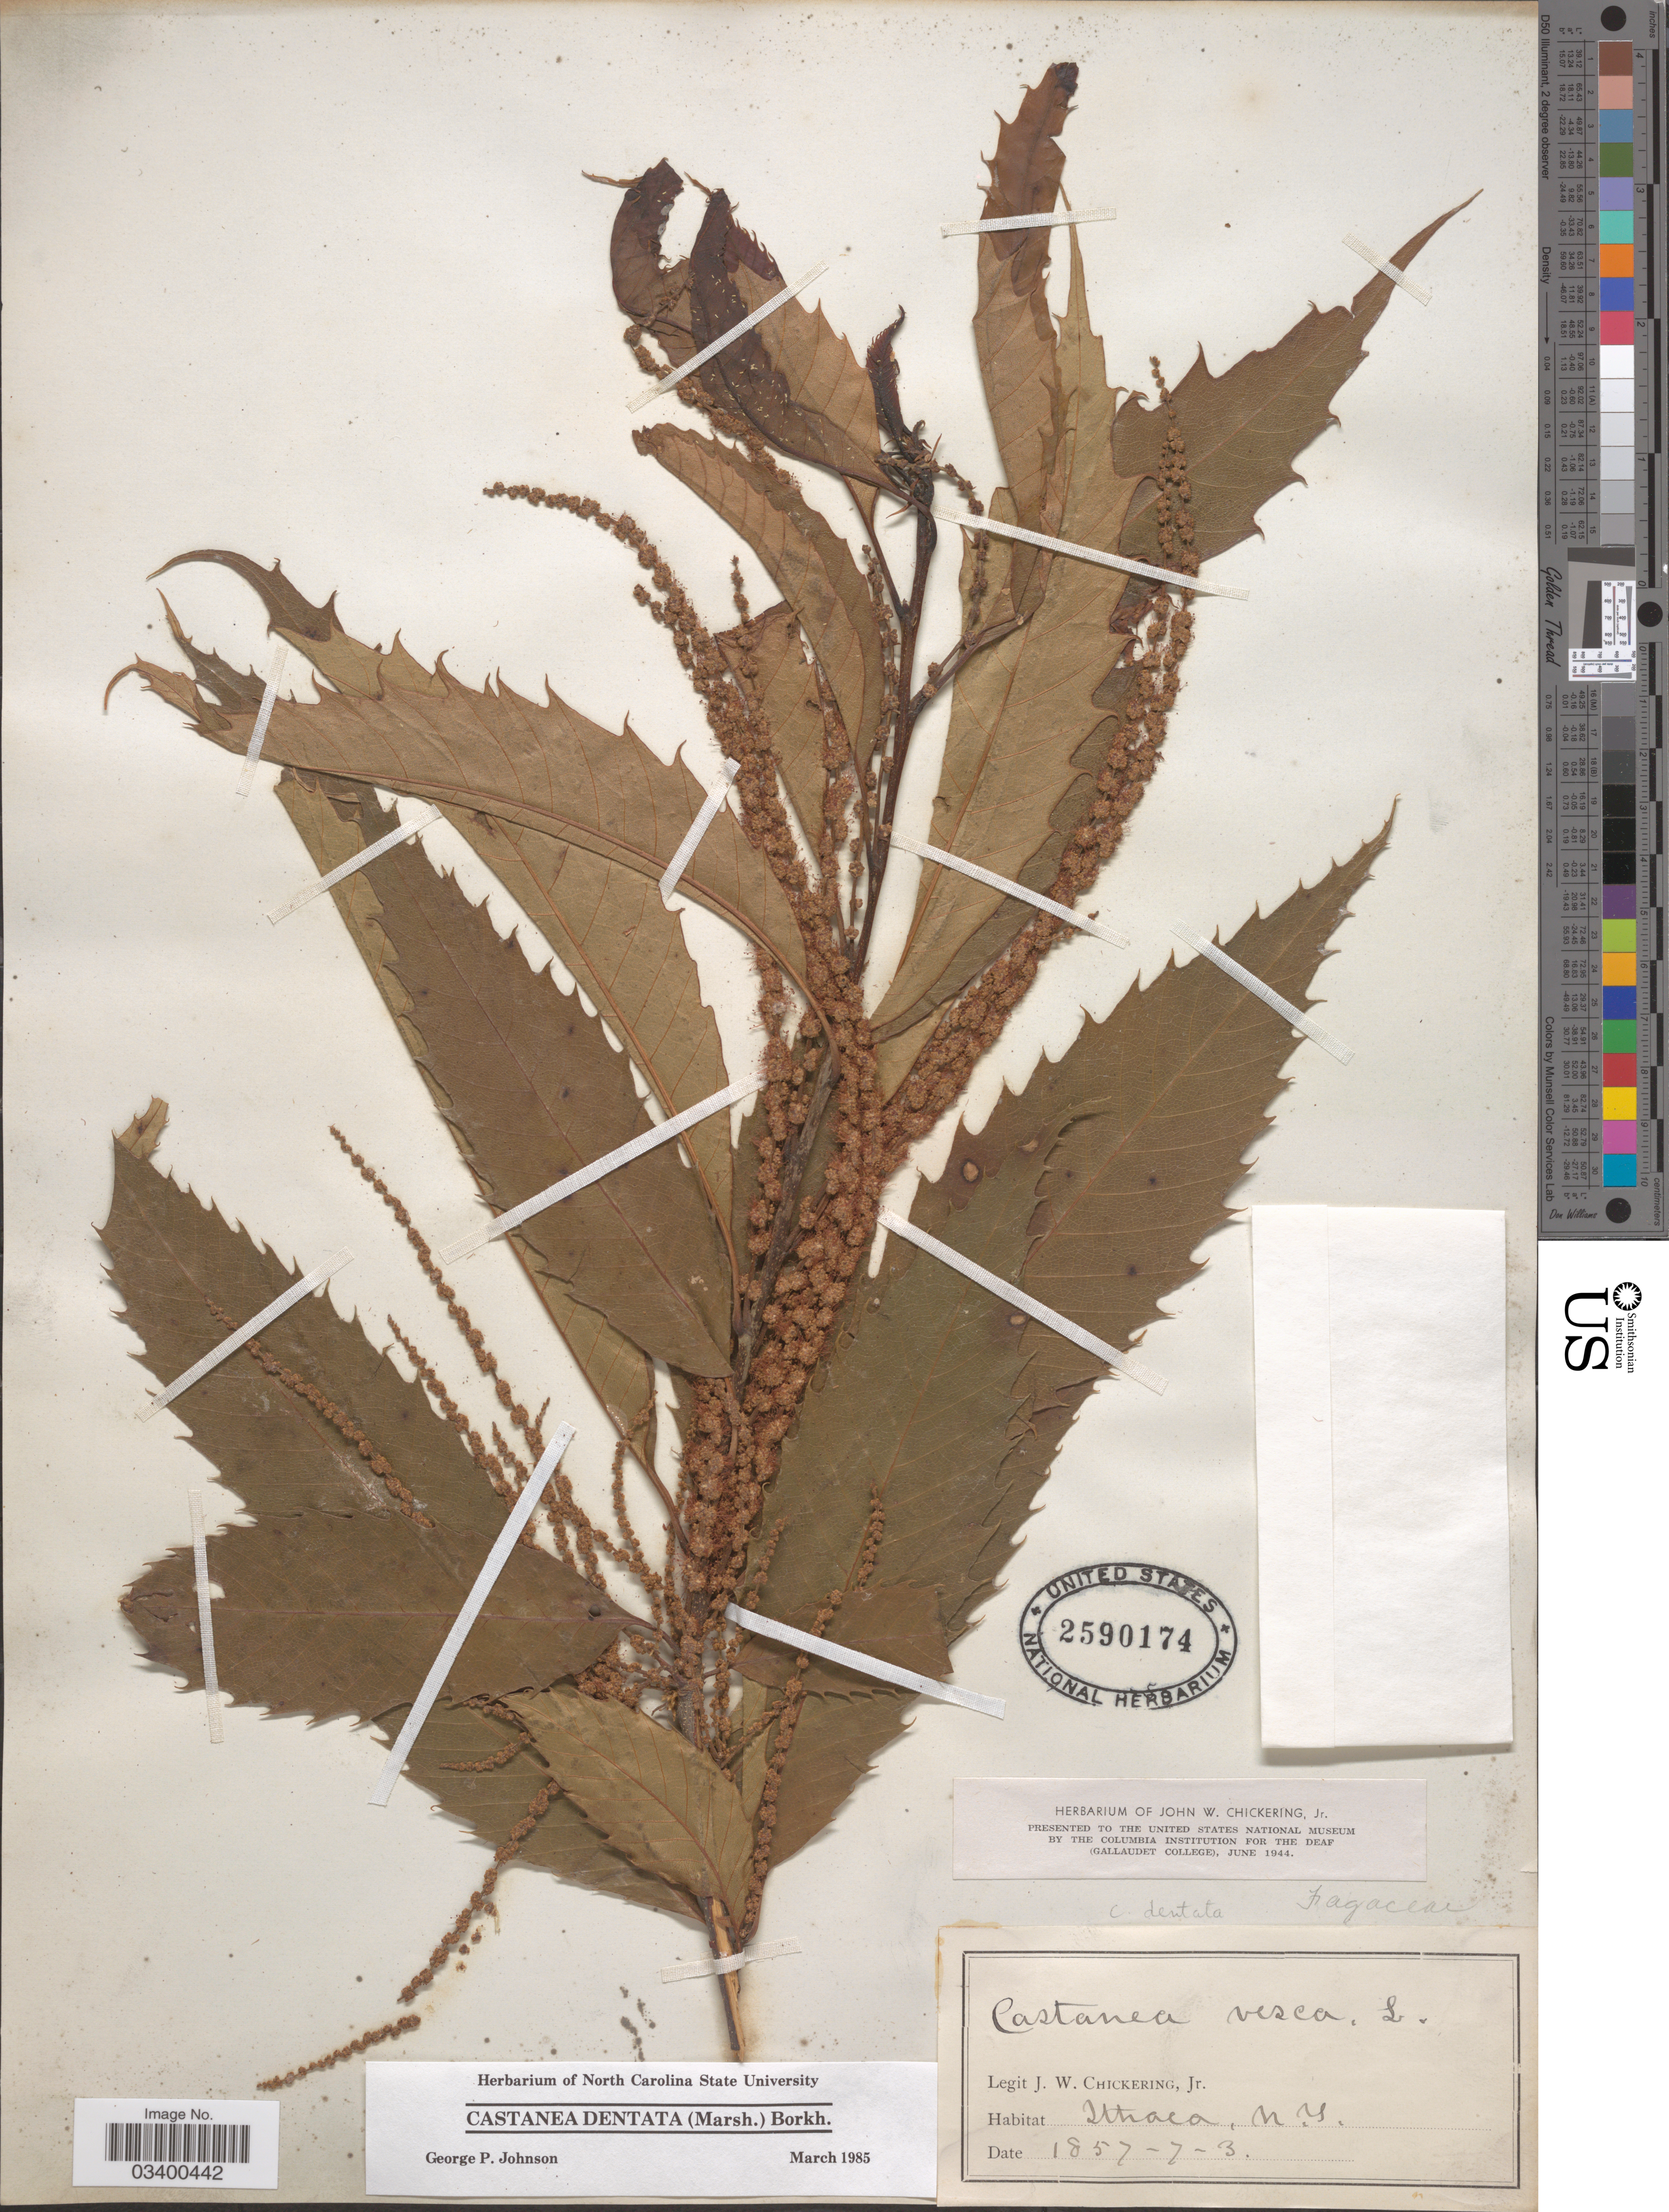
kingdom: Plantae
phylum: Tracheophyta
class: Magnoliopsida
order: Fagales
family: Fagaceae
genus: Castanea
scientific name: Castanea dentata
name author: (Marshall) Borkh.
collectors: J. W. Chickering Jr.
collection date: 1857-03-07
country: United States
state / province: New York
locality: Ithaca.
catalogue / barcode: US 2590174